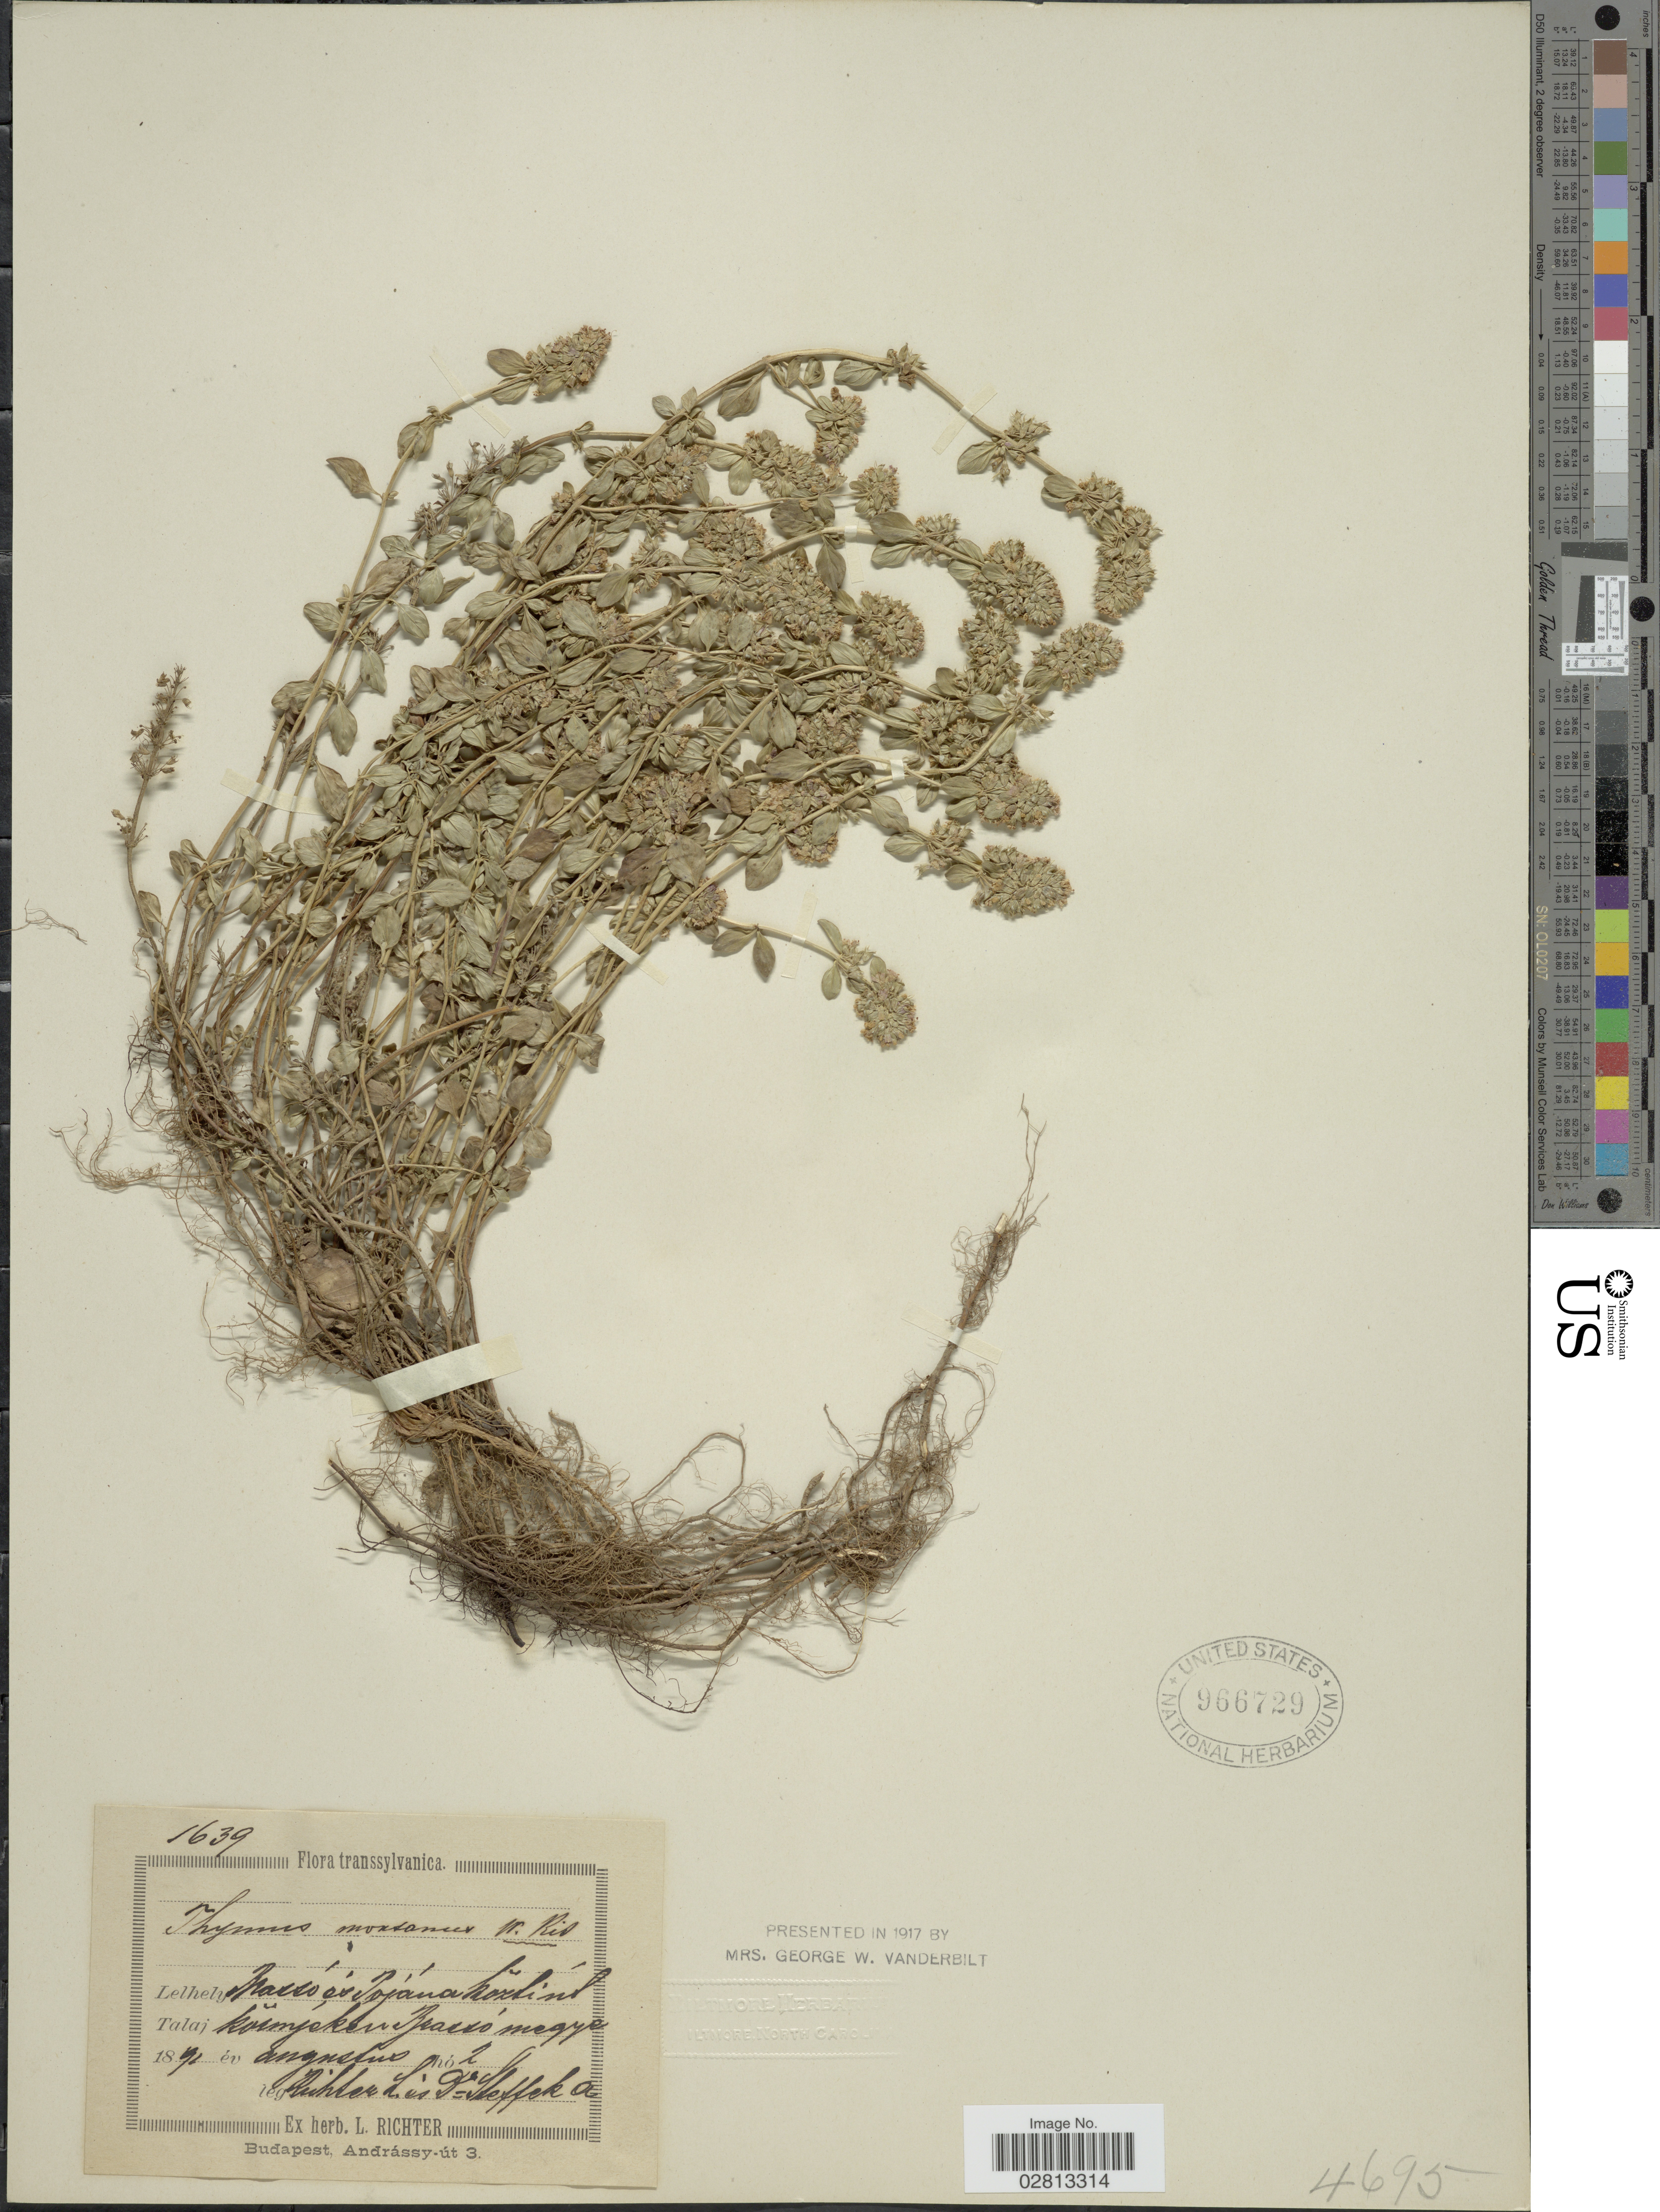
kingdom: Plantae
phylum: Tracheophyta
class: Magnoliopsida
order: Lamiales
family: Lamiaceae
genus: Thymus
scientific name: Thymus montanus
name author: Crantz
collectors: L. Richter & A. Steffek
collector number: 1639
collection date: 1891-08-02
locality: Transsylvanica, Lelhely Brassó [interpreted] es [interpreted] Plana [interpreted] horzti [interpreted] inl [interpreted]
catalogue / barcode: US 966729